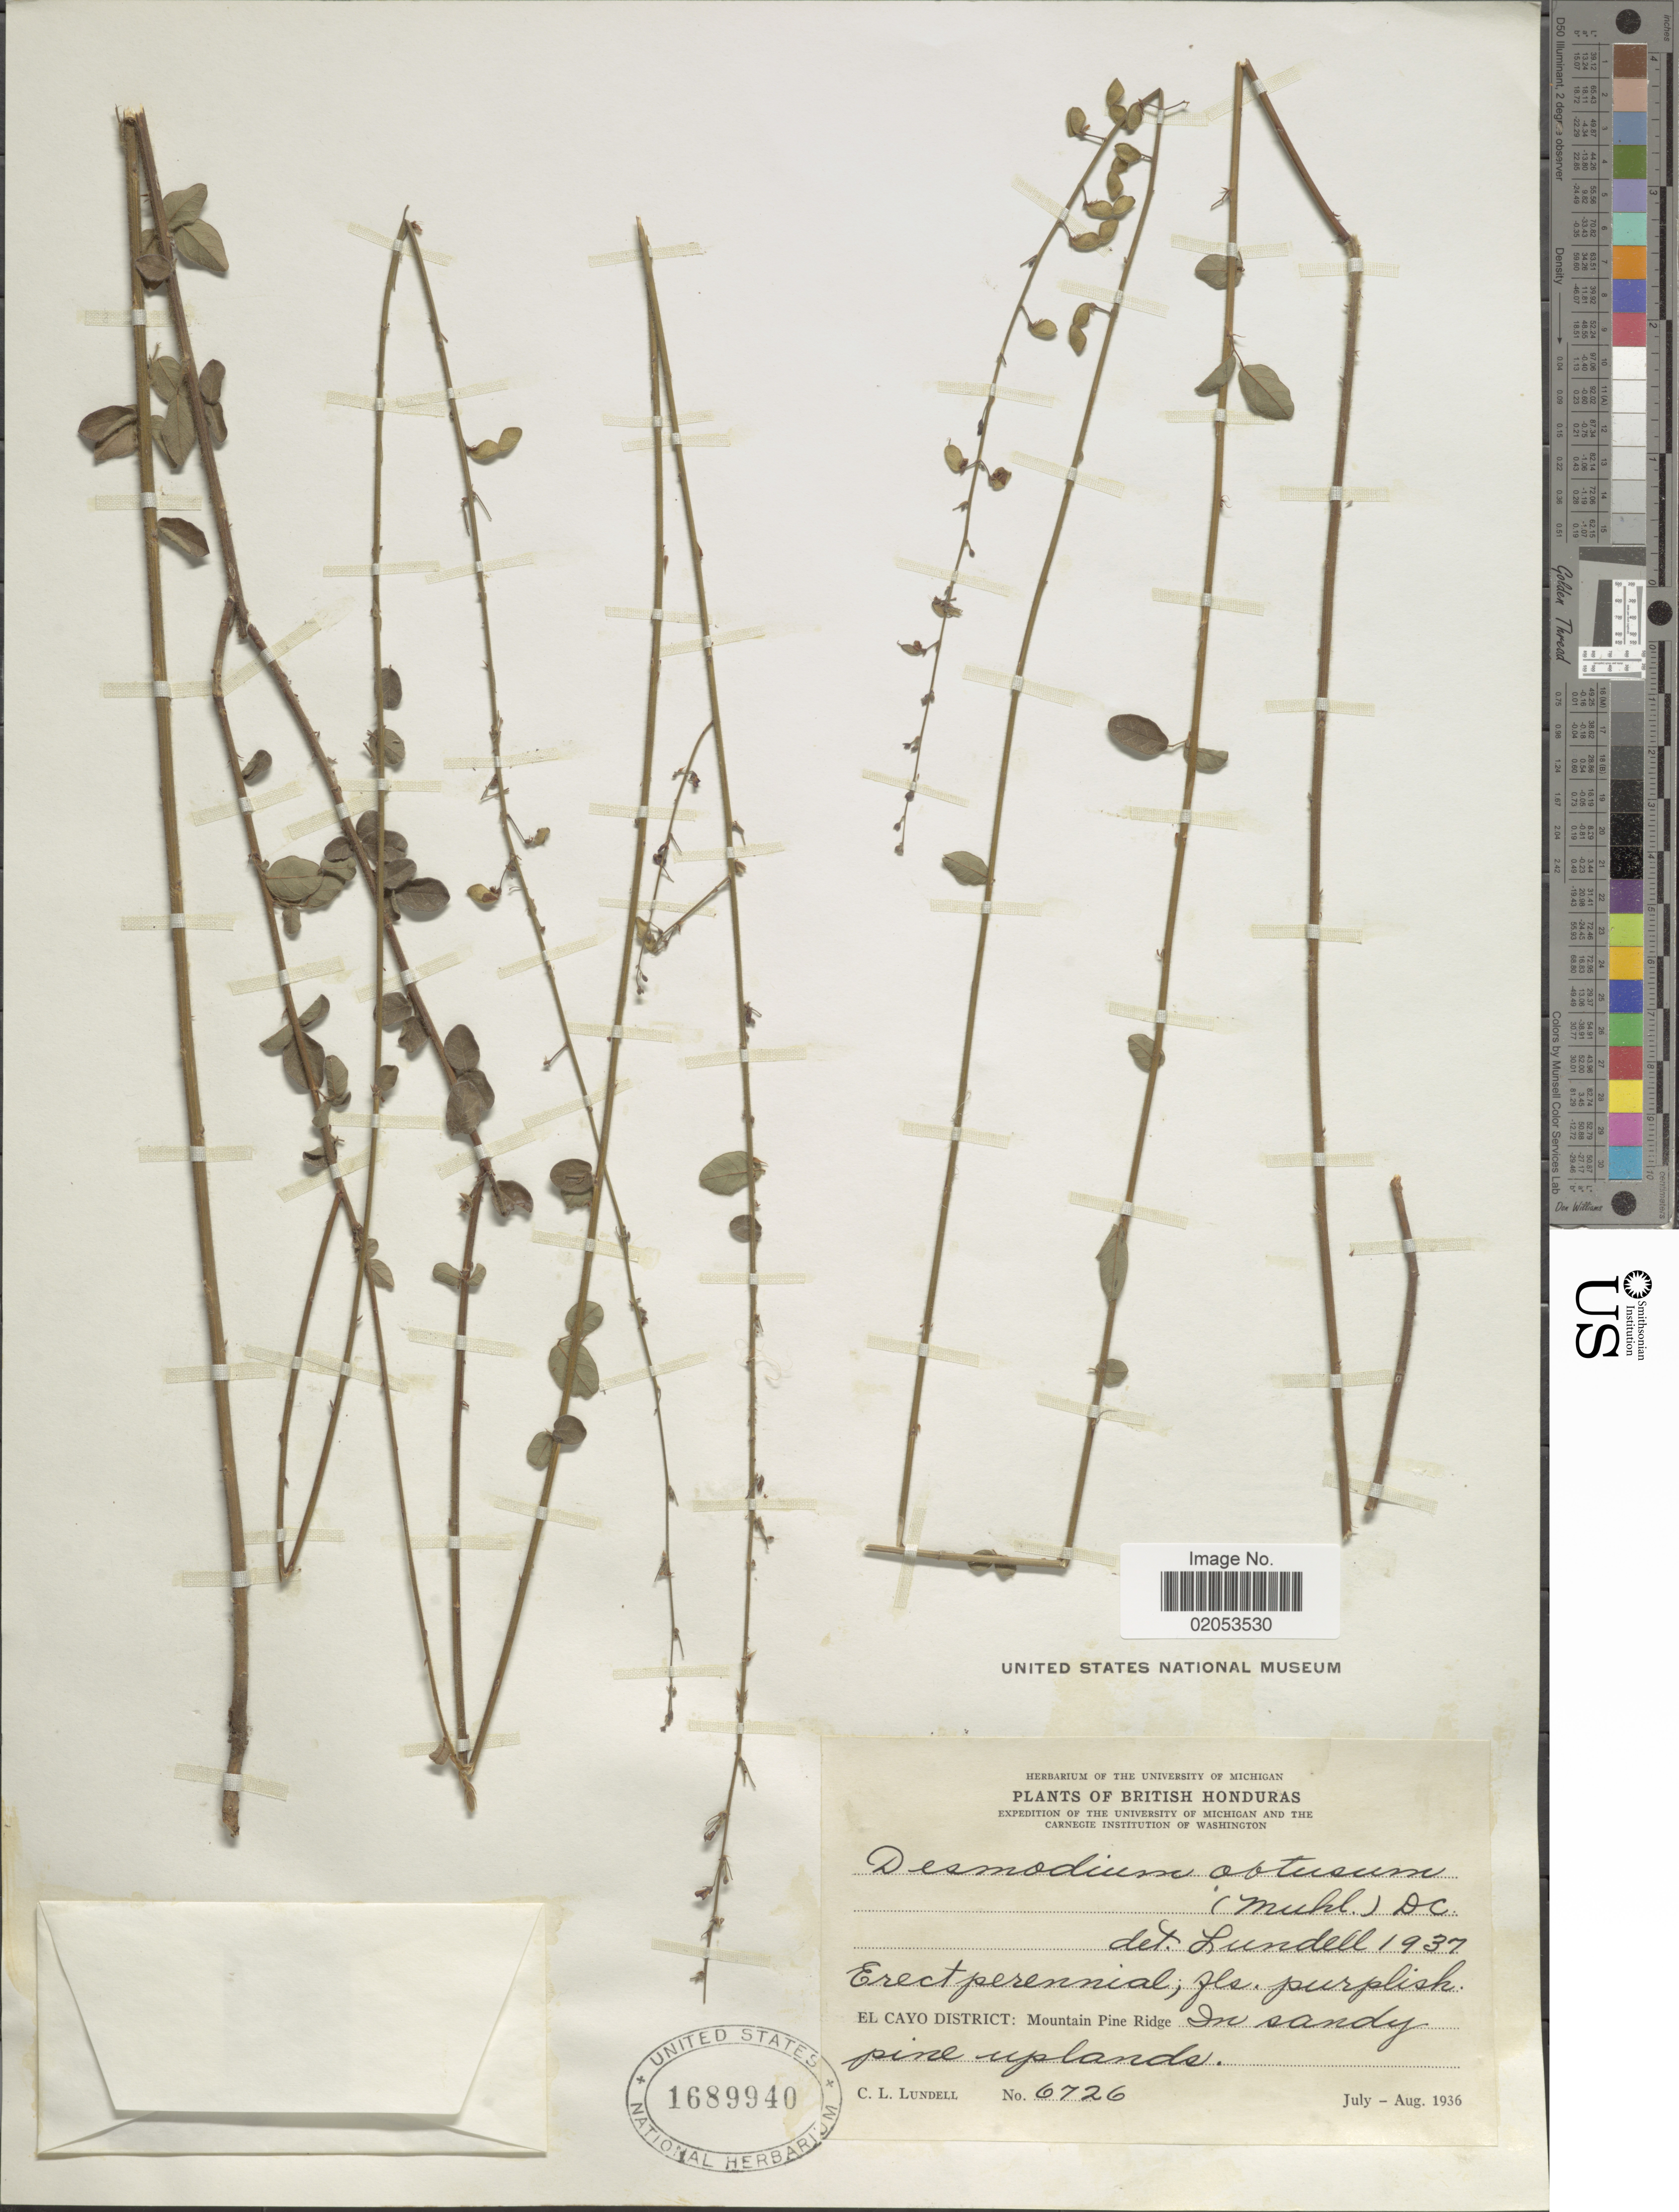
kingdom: Plantae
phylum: Tracheophyta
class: Magnoliopsida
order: Fabales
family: Fabaceae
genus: Desmodium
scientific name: Desmodium ciliare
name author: (Muhl. ex Willd.) DC.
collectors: C. L. Lundell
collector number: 6726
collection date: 1936-07/1936-08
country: Belize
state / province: Cayo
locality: British Honduras, El Cayo District: Mountain Pine Ridge, In sandy pine upland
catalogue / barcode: US 1689940